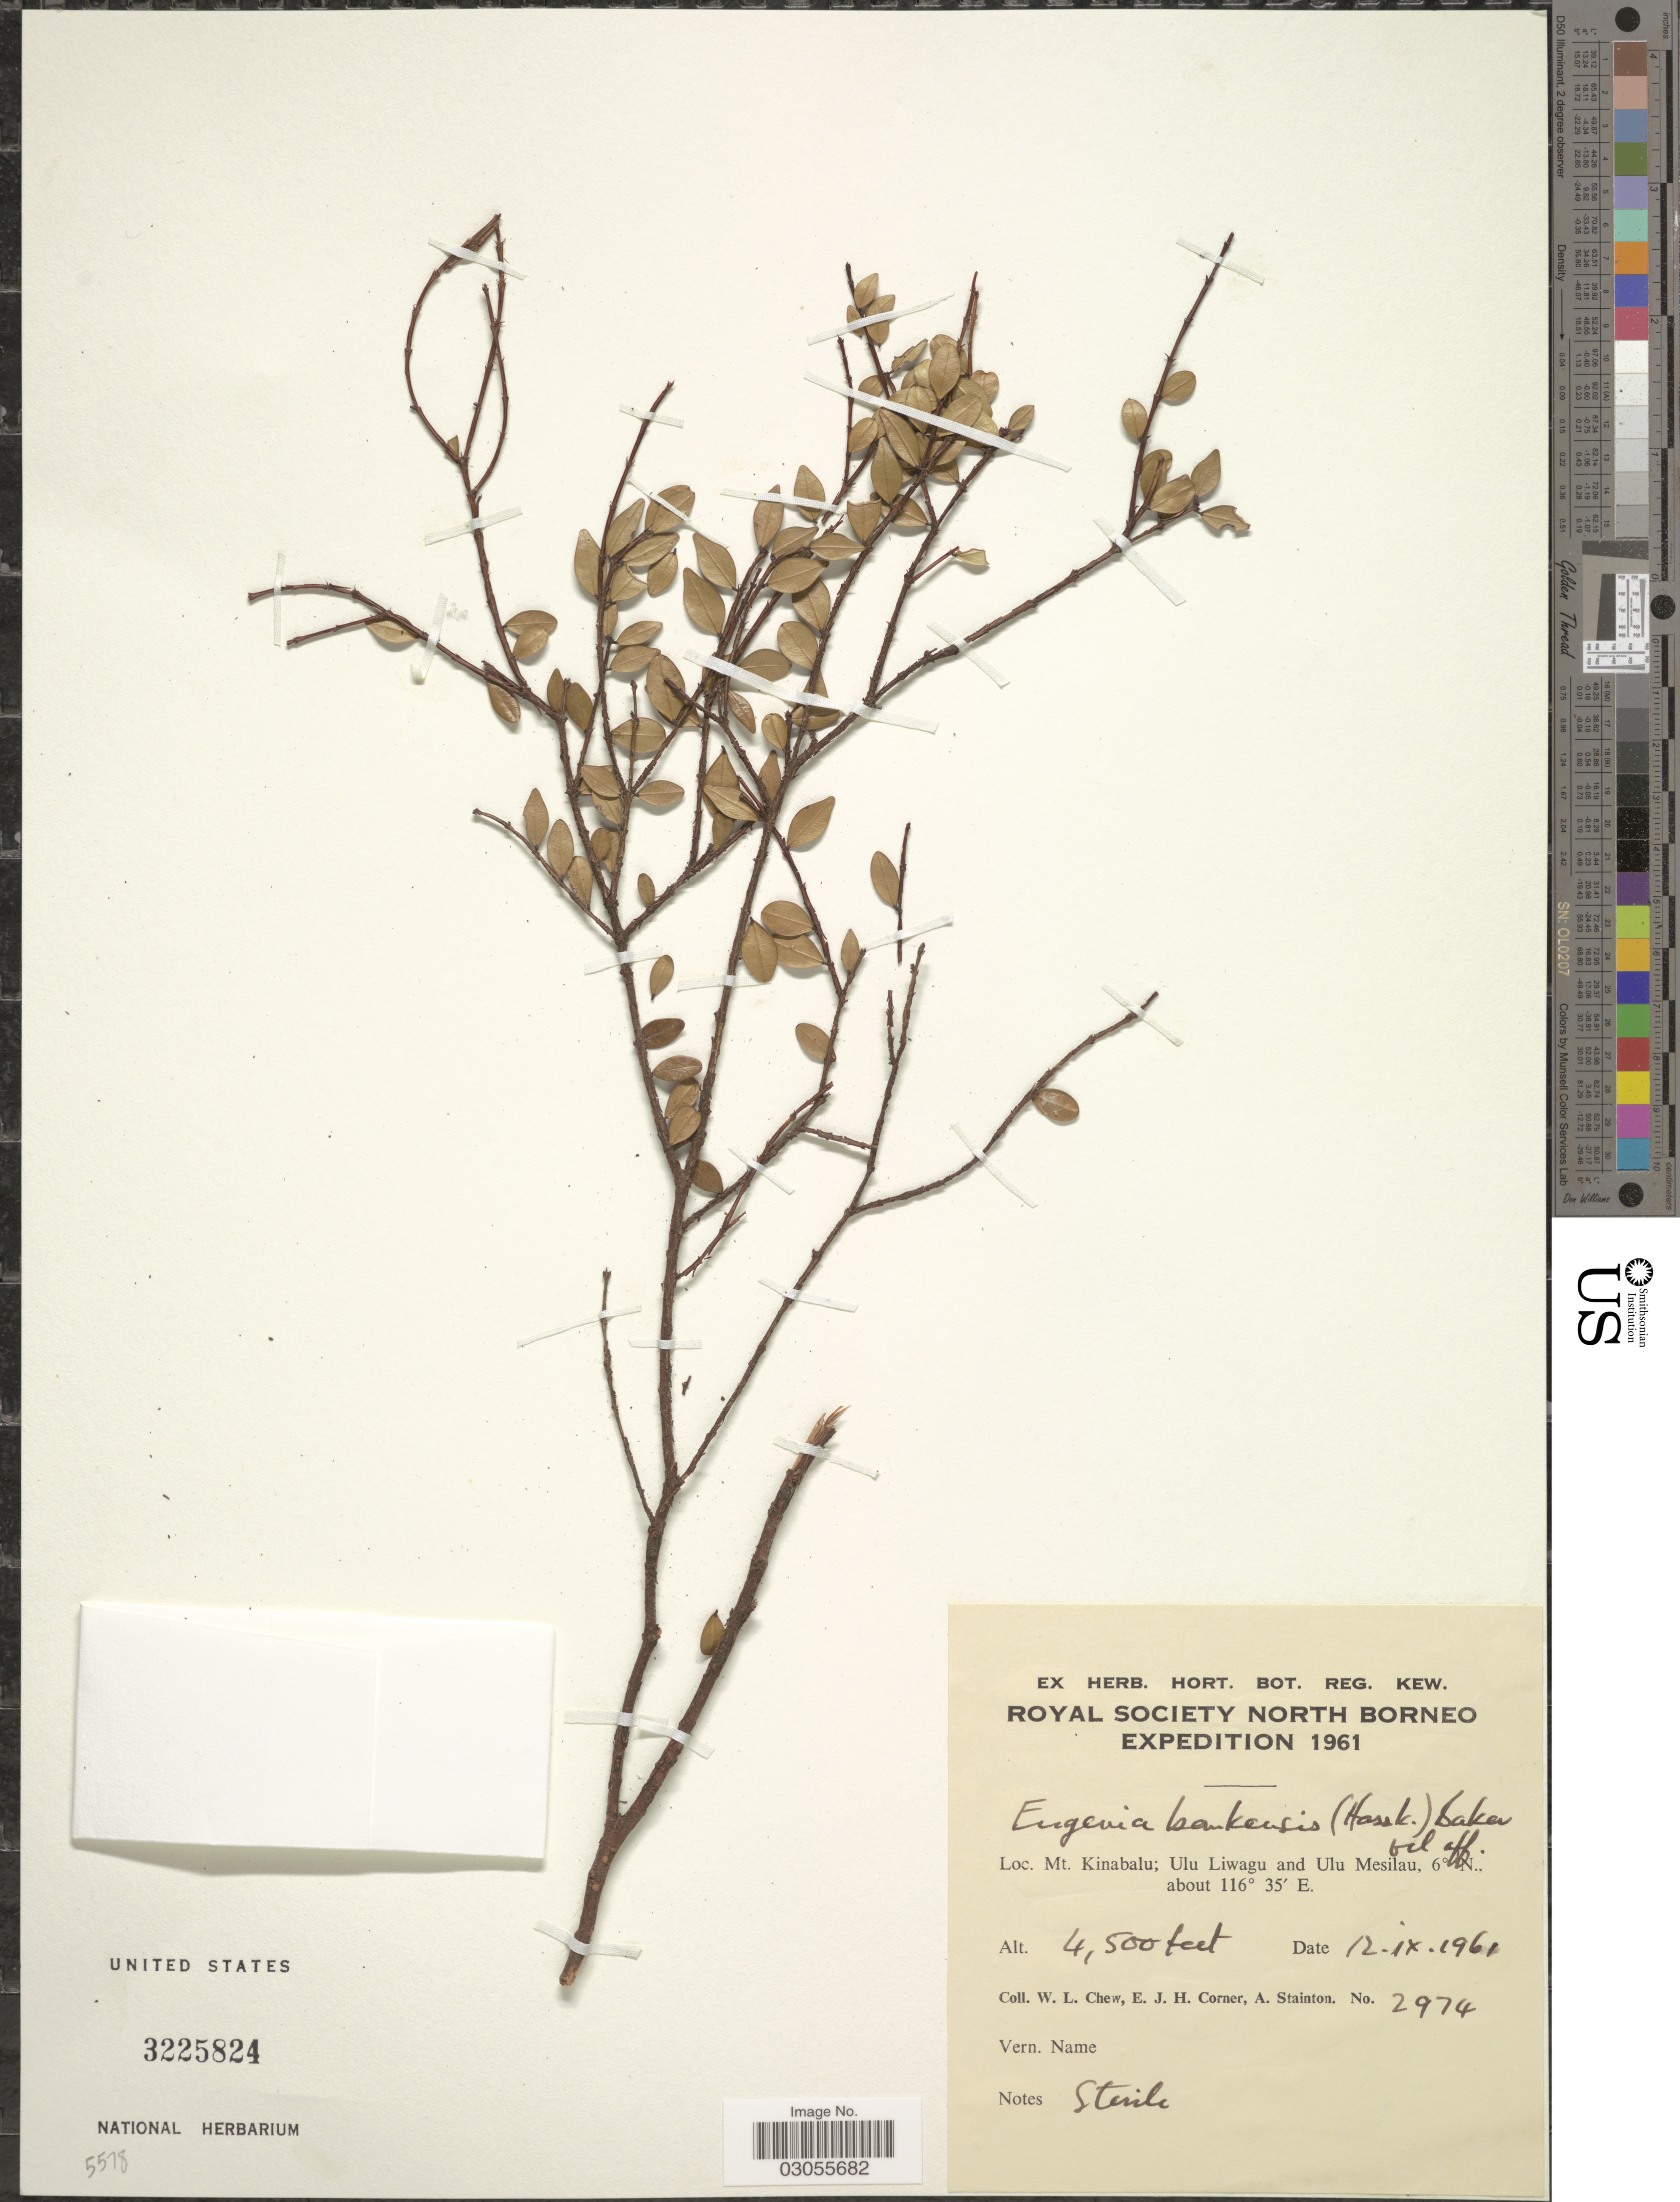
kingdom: Plantae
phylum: Tracheophyta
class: Magnoliopsida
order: Myrtales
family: Myrtaceae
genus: Syzygium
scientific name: Syzygium bankense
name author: (Hassk.) Merr. & L.M. Perry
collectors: W. Chew, E. Corner & A. Stainton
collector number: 2974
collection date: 1961-09-12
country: Malaysia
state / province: Sabah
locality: North Borneo. Mt. Kinabalu; Ulu Liwagu and Ulu Mesilau.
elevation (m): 1372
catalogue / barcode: US 3225824